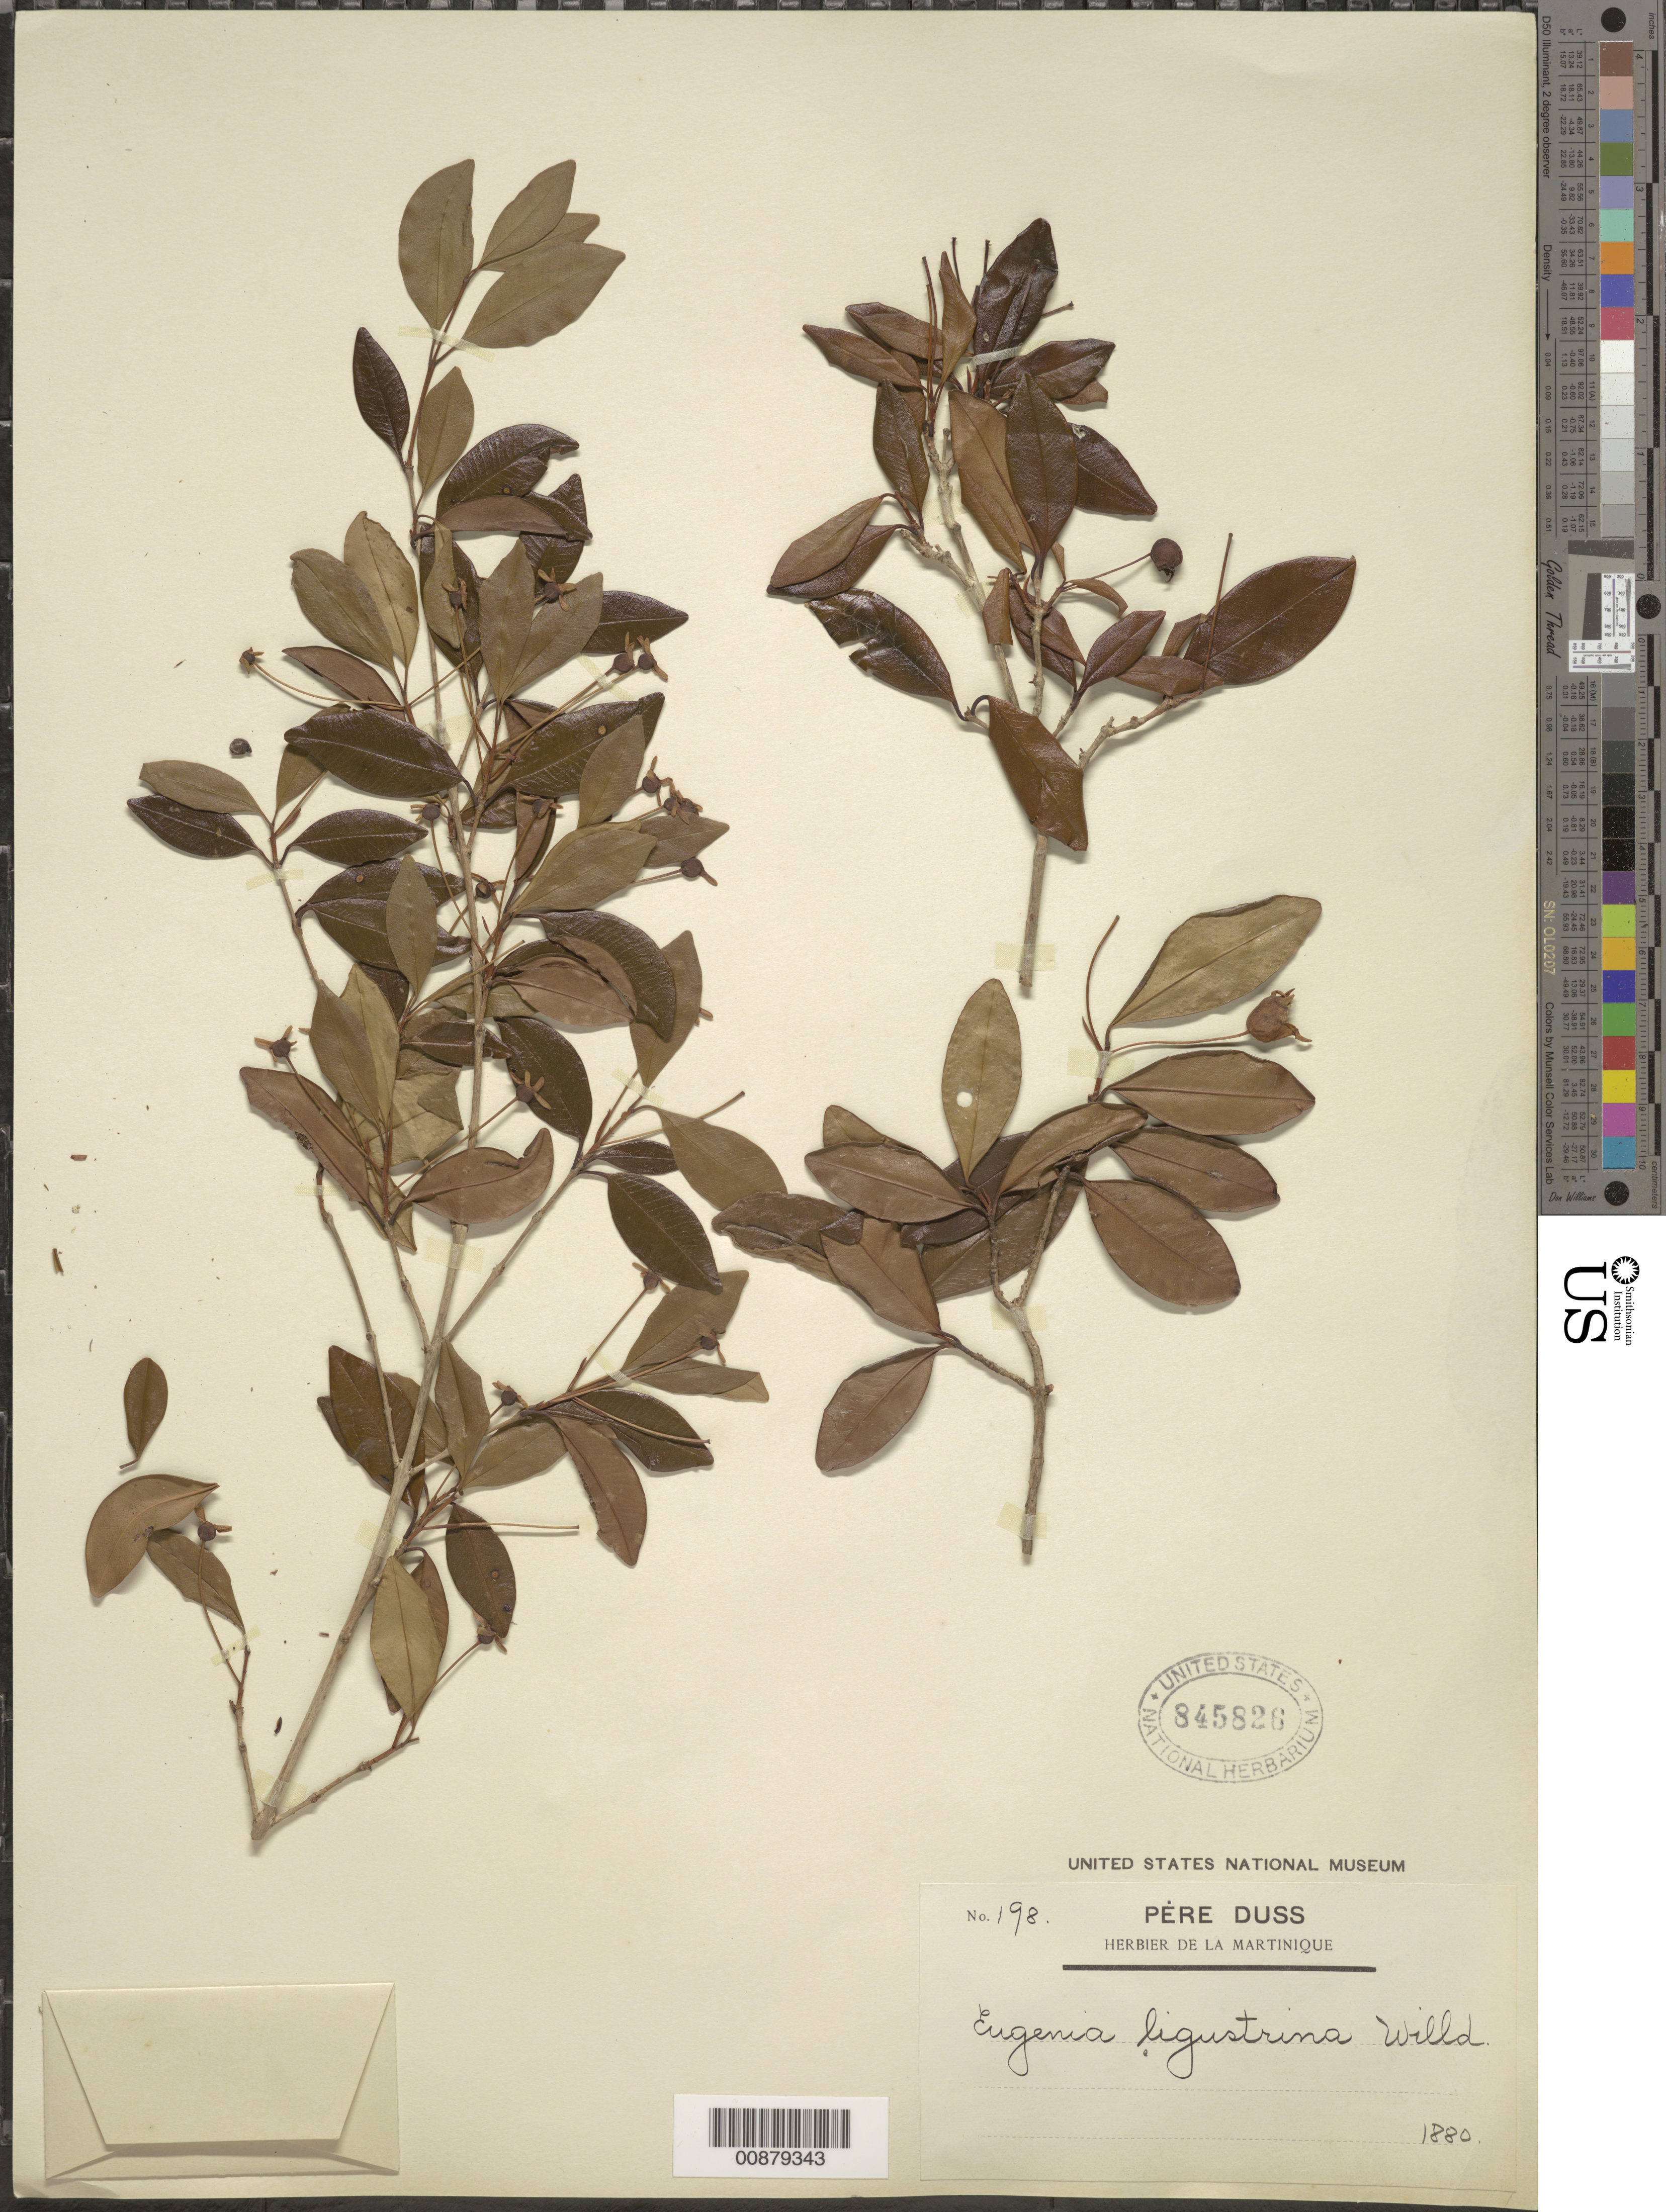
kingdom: Plantae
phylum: Tracheophyta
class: Magnoliopsida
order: Myrtales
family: Myrtaceae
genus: Eugenia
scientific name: Eugenia ligustrina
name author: (Sw.) Willd.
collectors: Père Duss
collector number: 198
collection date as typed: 1880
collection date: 1880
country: Martinique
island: Martinique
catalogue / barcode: US 845826